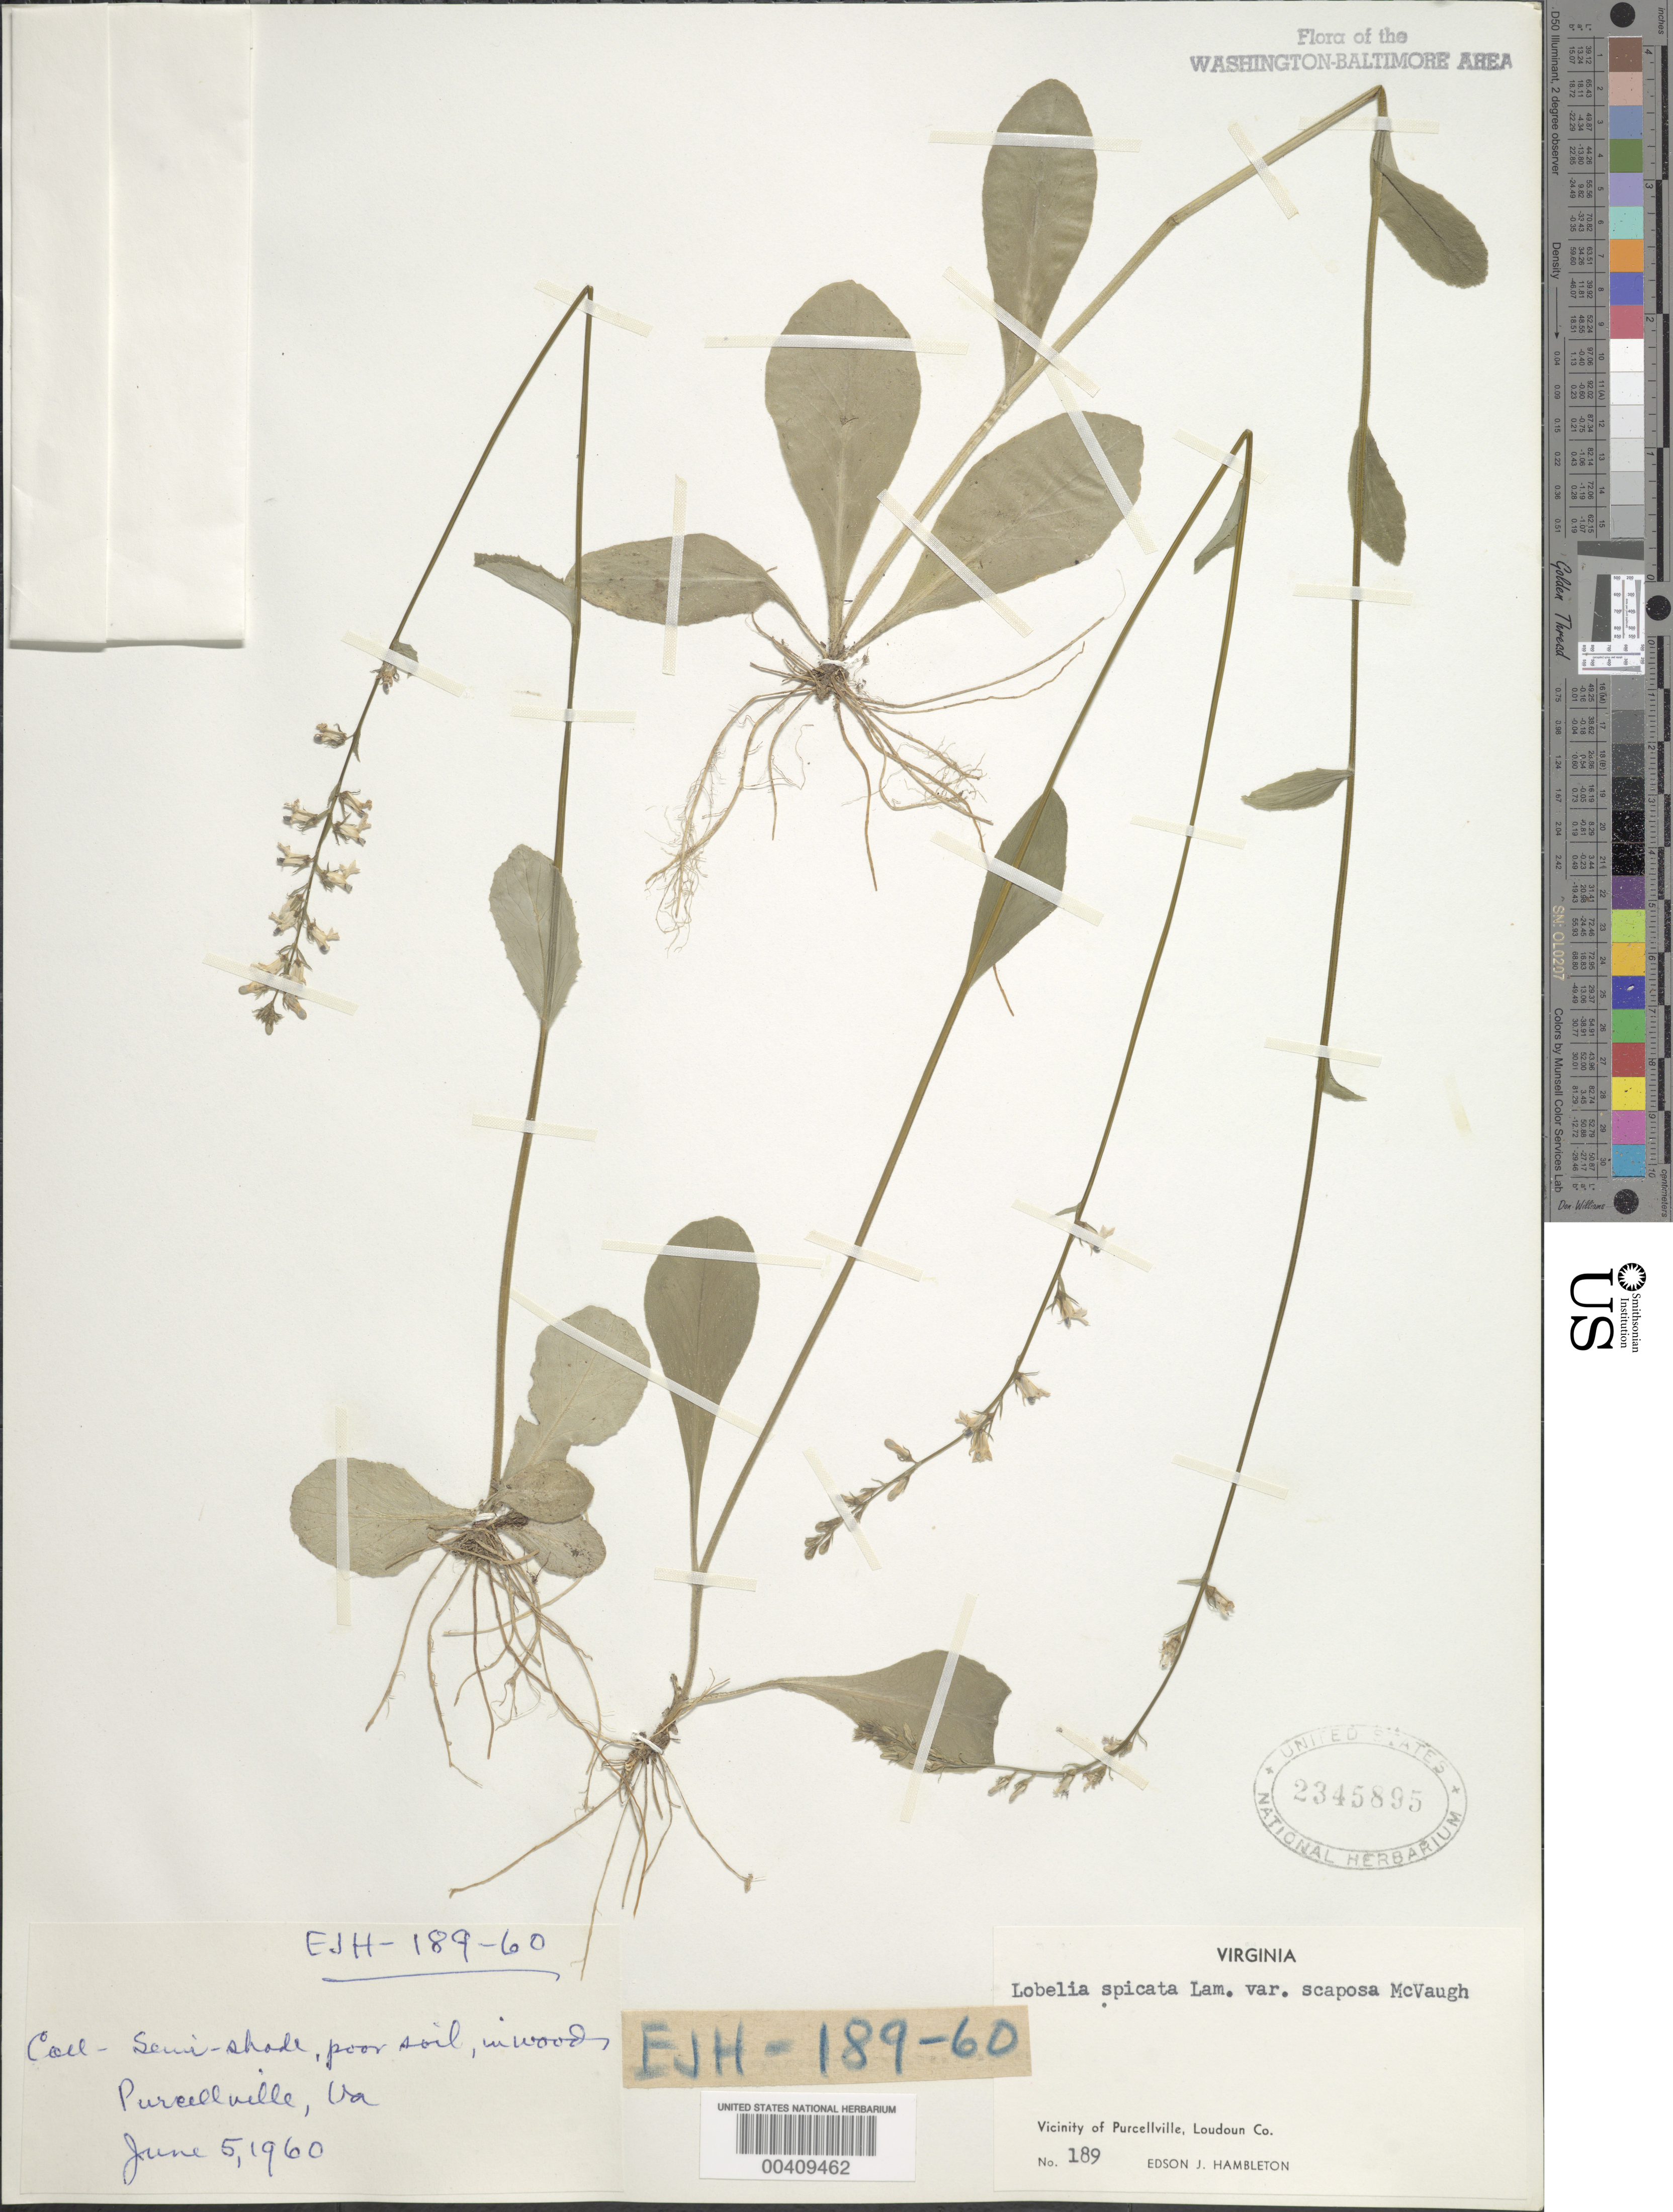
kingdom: Plantae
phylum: Tracheophyta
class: Magnoliopsida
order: Asterales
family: Campanulaceae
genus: Lobelia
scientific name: Lobelia spicata var. scaposa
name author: McVaugh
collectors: E. Hambleton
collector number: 189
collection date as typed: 05 Jun 1960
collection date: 1960-06-05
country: United States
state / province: Virginia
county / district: Loudoun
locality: Purcellville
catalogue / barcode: US 2345895